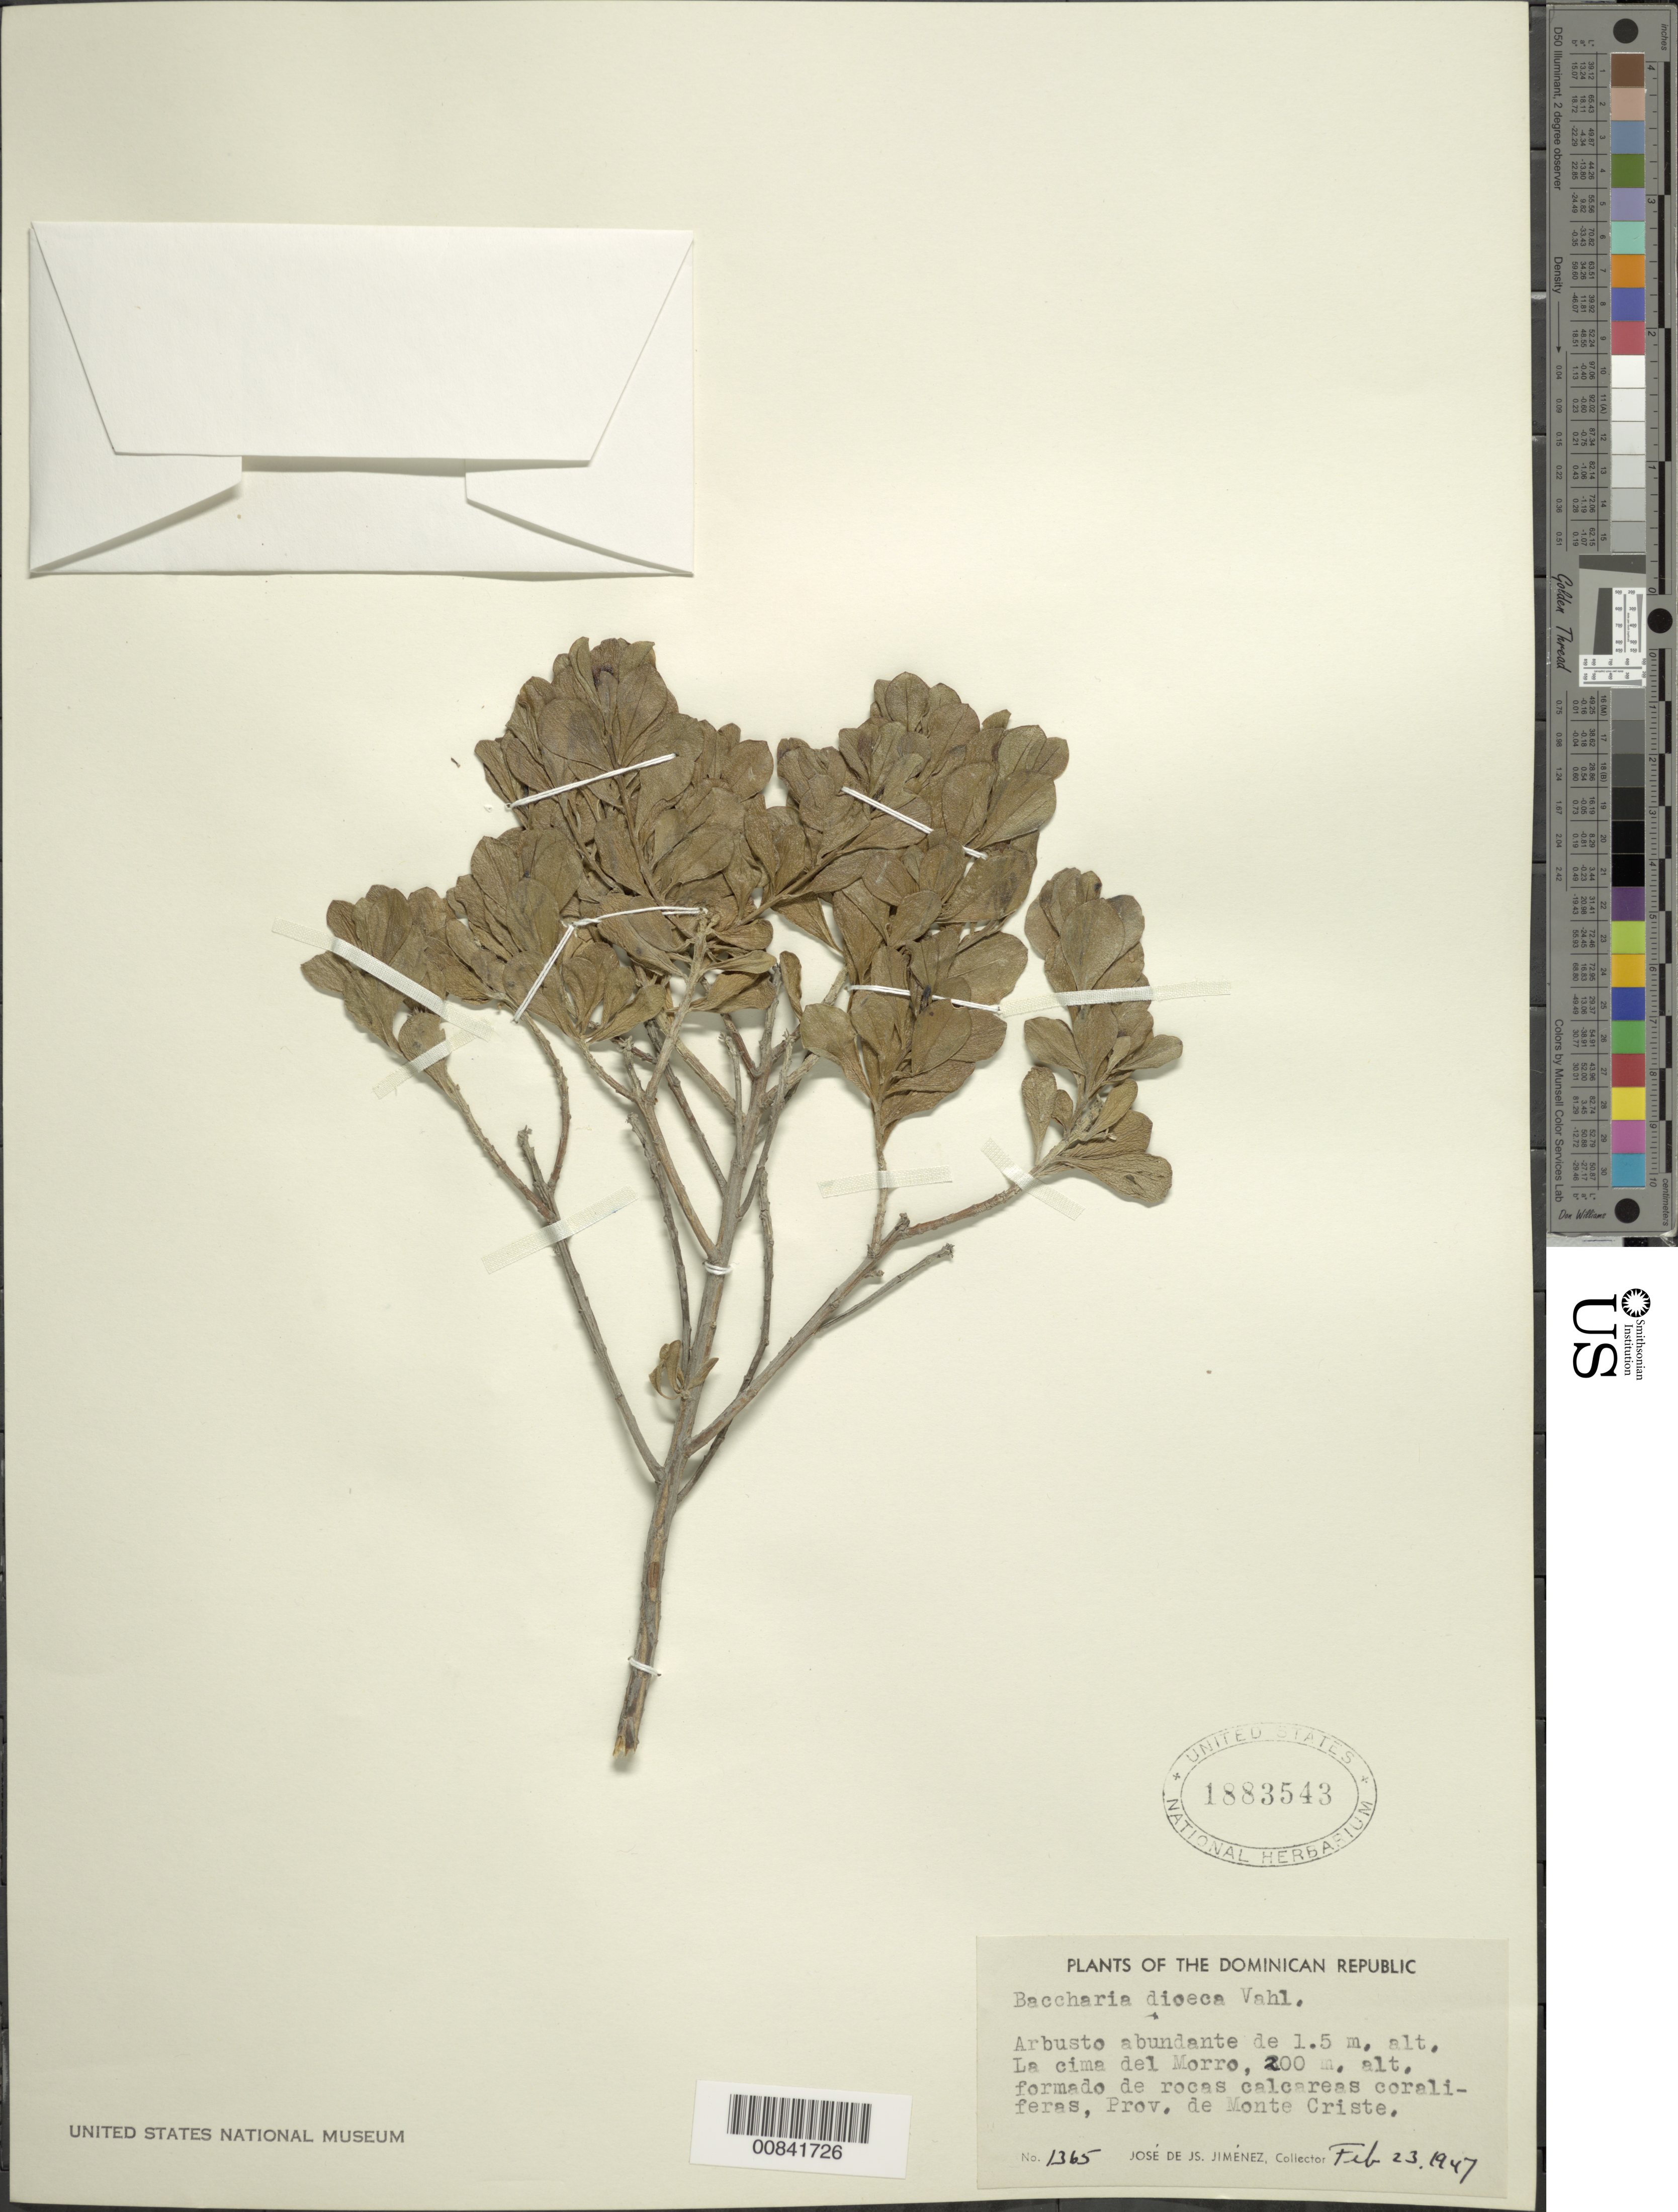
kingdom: Plantae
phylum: Tracheophyta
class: Magnoliopsida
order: Asterales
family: Asteraceae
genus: Baccharis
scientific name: Baccharis dioica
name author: Vahl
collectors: J. J. Jiménez Almonte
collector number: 1365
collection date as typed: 23 Feb 1947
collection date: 1947-02-23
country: Dominican Republic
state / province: Monte Cristi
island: Hispaniola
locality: La cima del Morro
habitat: Formado de rocas calcareas coralíferas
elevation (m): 200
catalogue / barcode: US 1883543